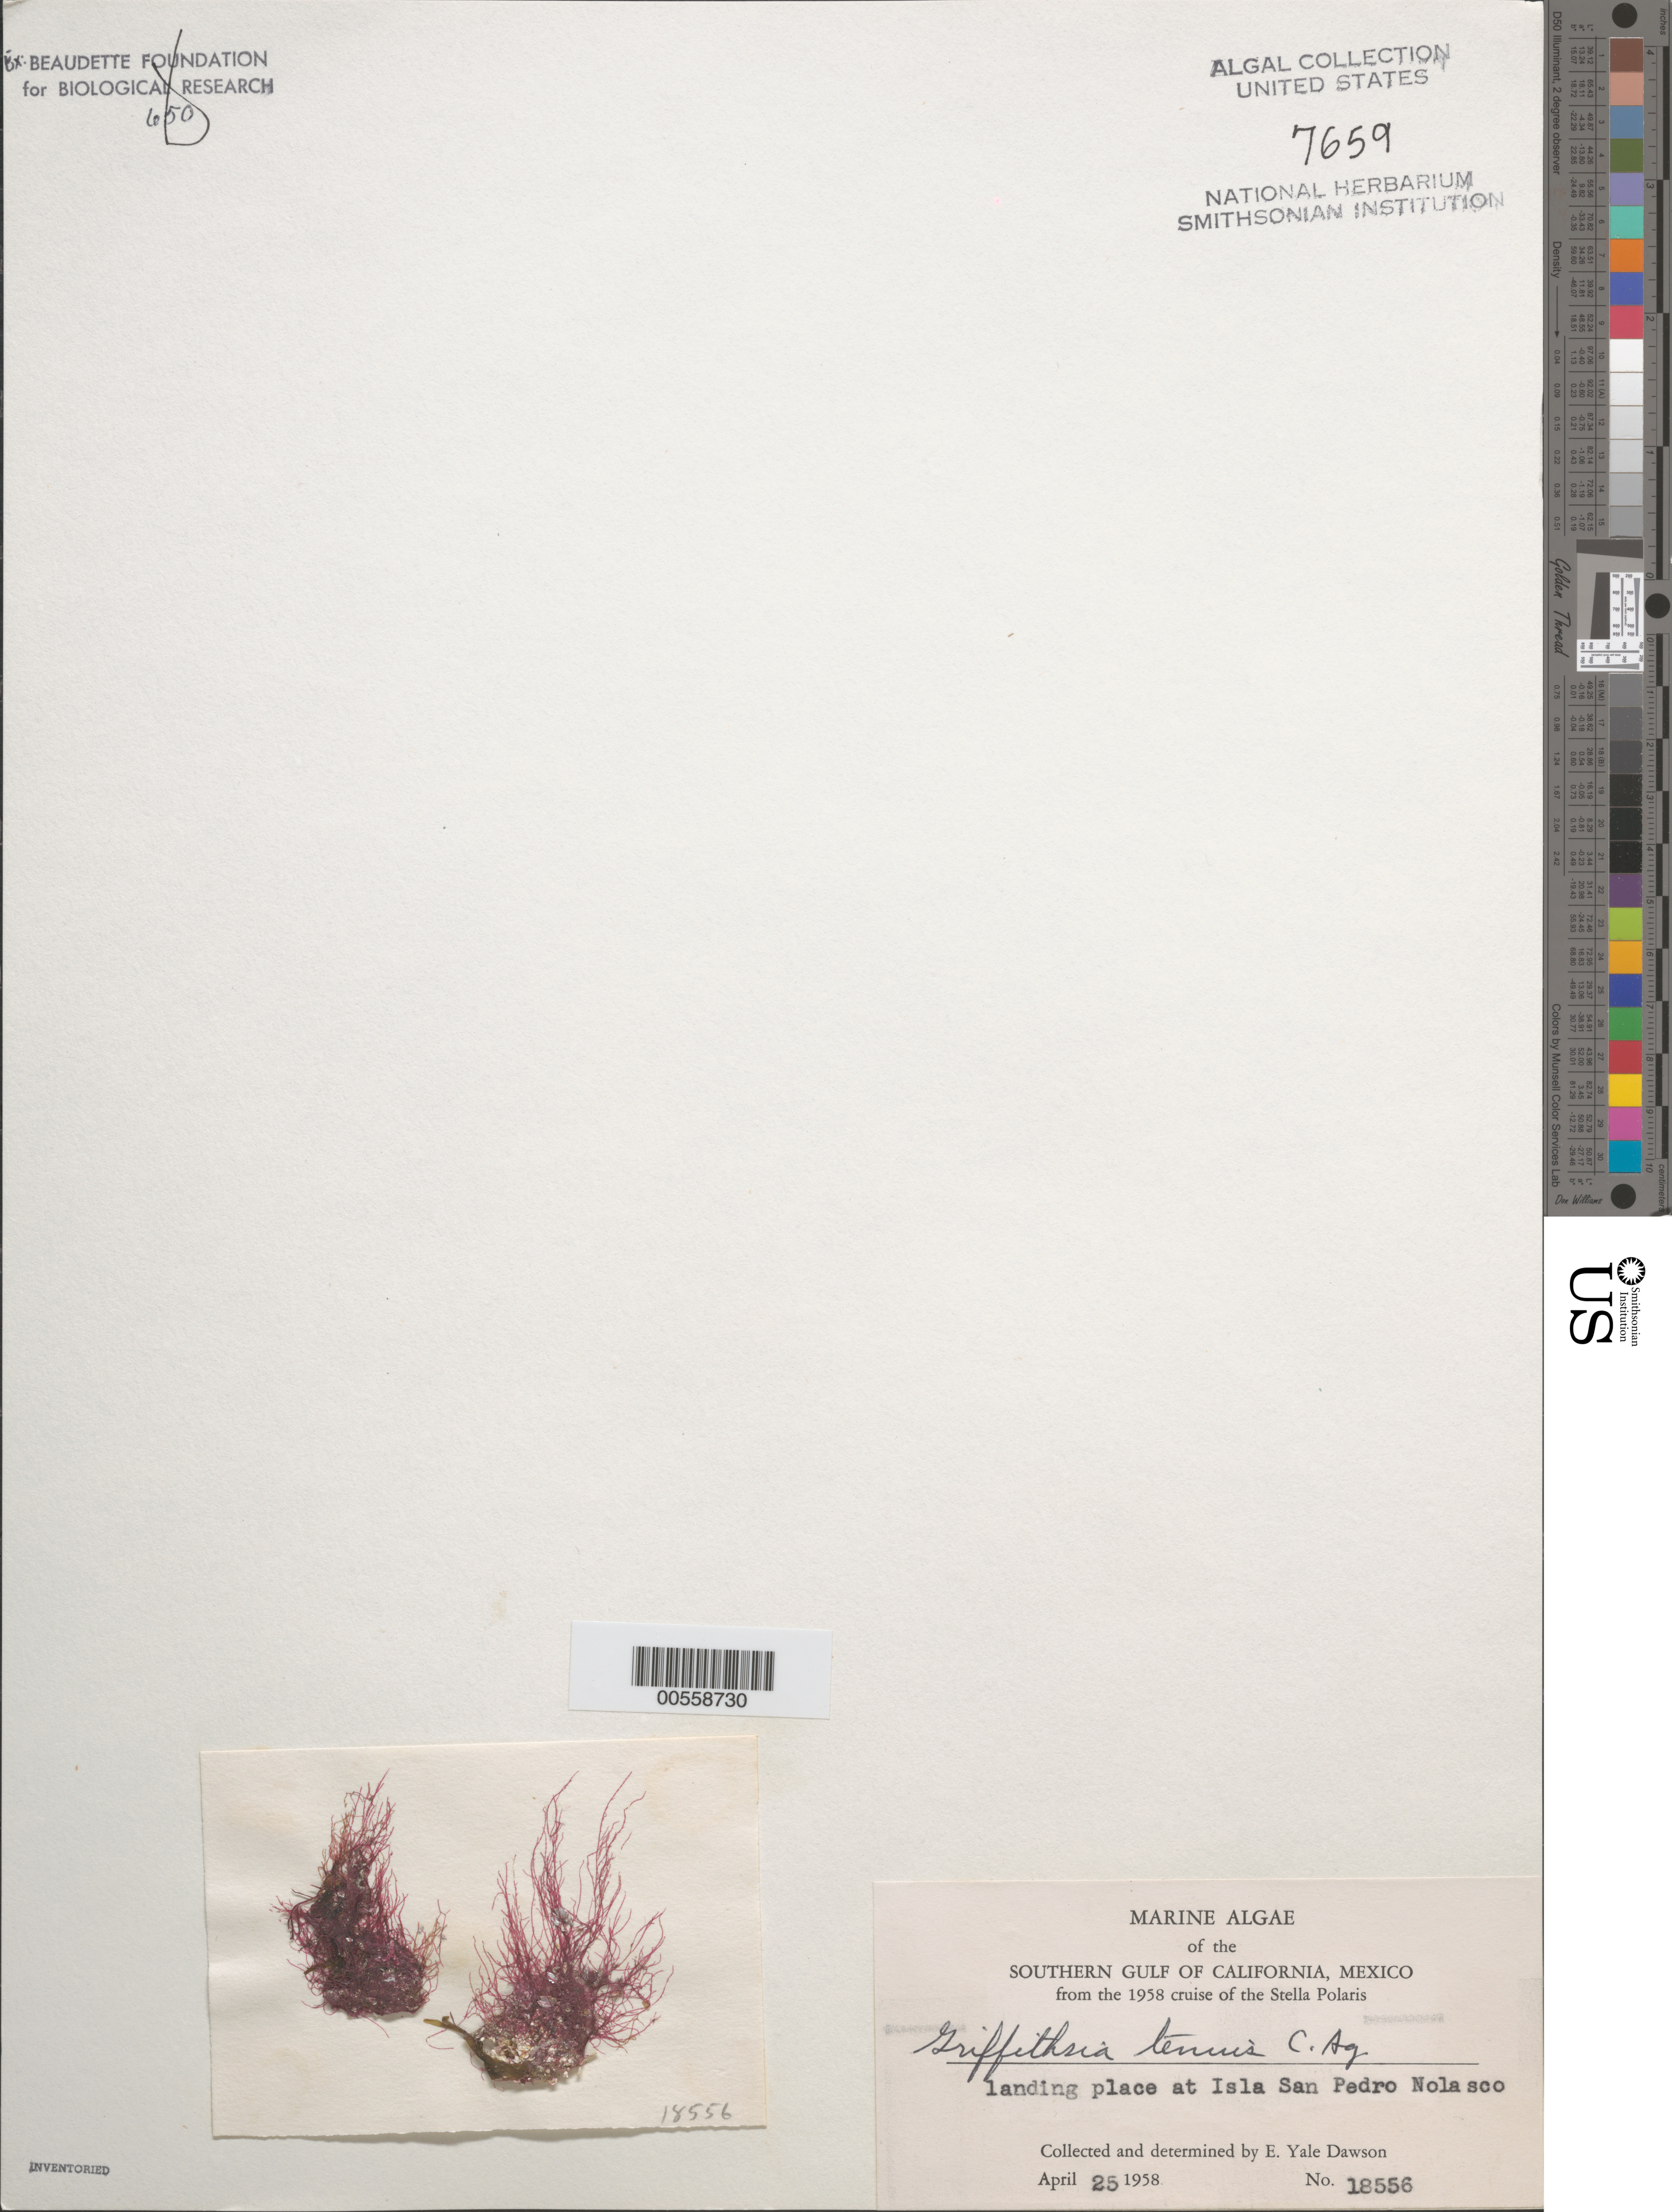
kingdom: Plantae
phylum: Rhodophyta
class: Florideophyceae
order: Ceramiales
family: Wrangeliaceae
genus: Anotrichium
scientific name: Anotrichium tenue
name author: (C. Agardh) Nägeli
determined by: Algae name updating Project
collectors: E. Y. Dawson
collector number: EYD 18556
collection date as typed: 25 Apr 1958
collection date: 1958-04-25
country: Mexico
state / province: Sonora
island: Isla San Pedro Nolasco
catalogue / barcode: US 7659